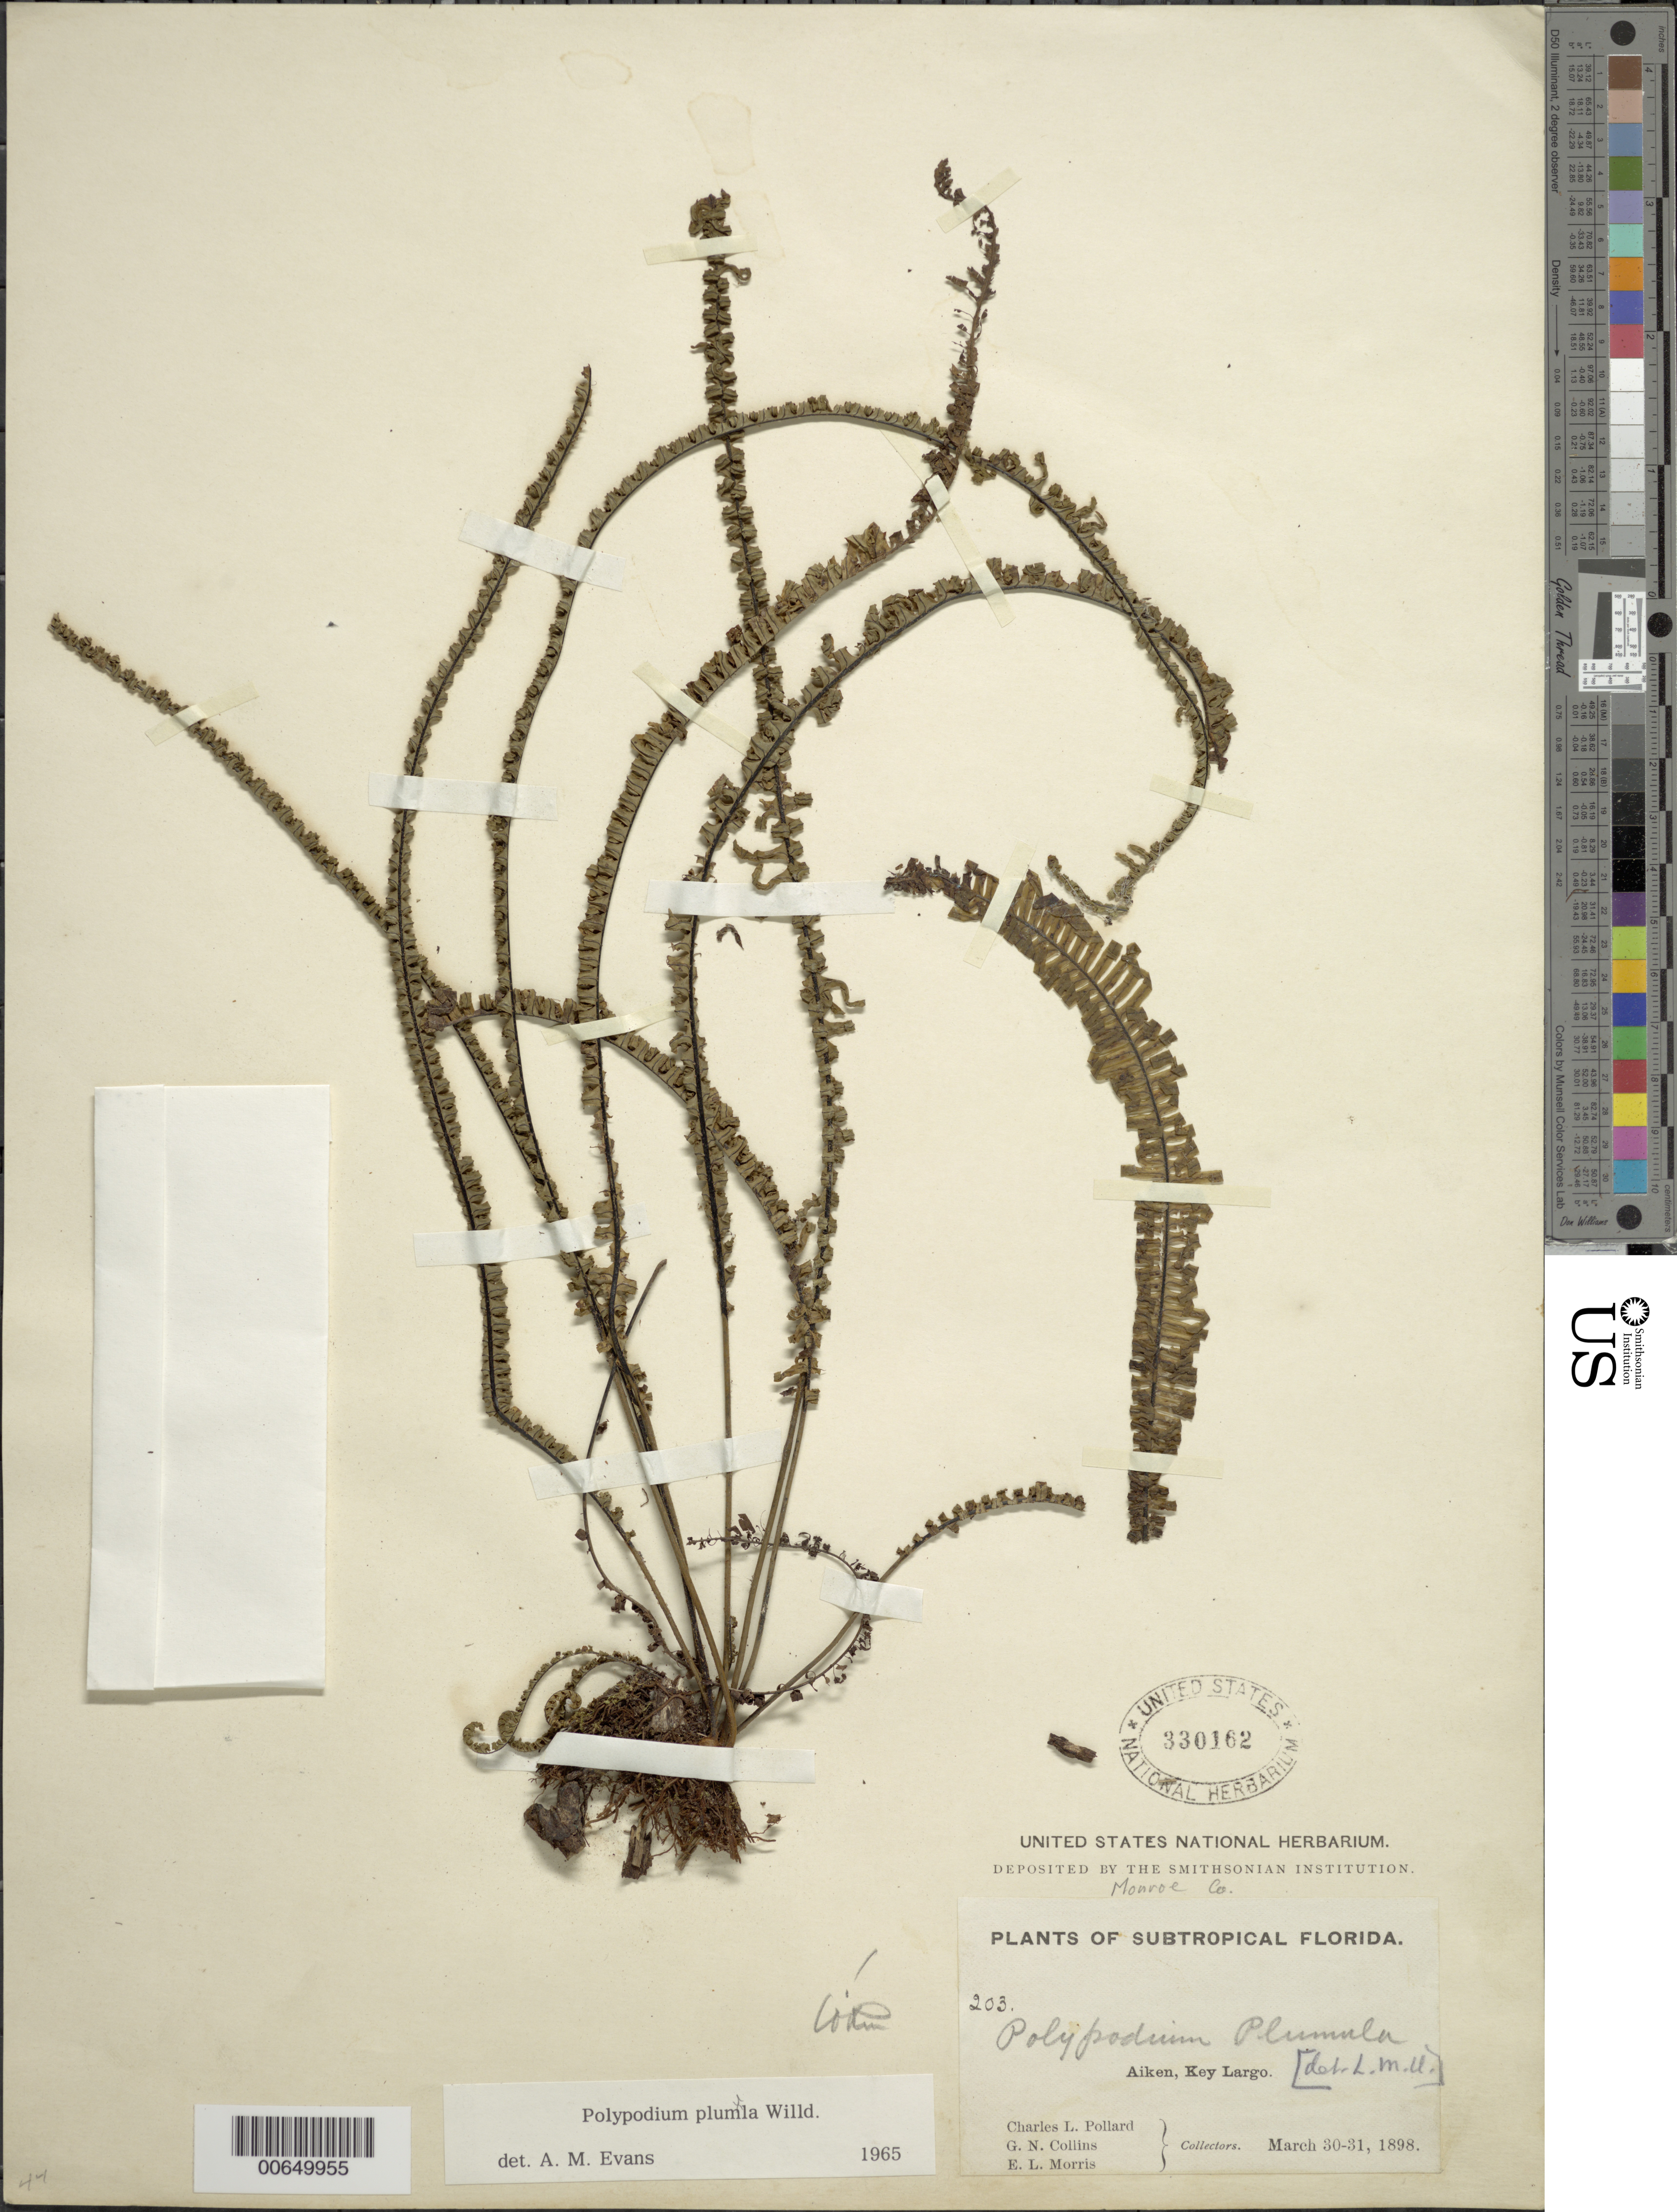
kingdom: Plantae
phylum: Tracheophyta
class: Polypodiopsida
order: Polypodiales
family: Polypodiaceae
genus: Pecluma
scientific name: Pecluma plumula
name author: (Humb. & Bonpl. ex Willd.) M.G. Price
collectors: C. L. Pollard, G. Collins & E. L. Morris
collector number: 203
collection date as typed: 30 Mar 1898 to 31 Mar 1898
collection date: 1898-03-30/1898-03-31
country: United States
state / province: Florida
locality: Aiken, Key Largo.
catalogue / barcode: US 330162